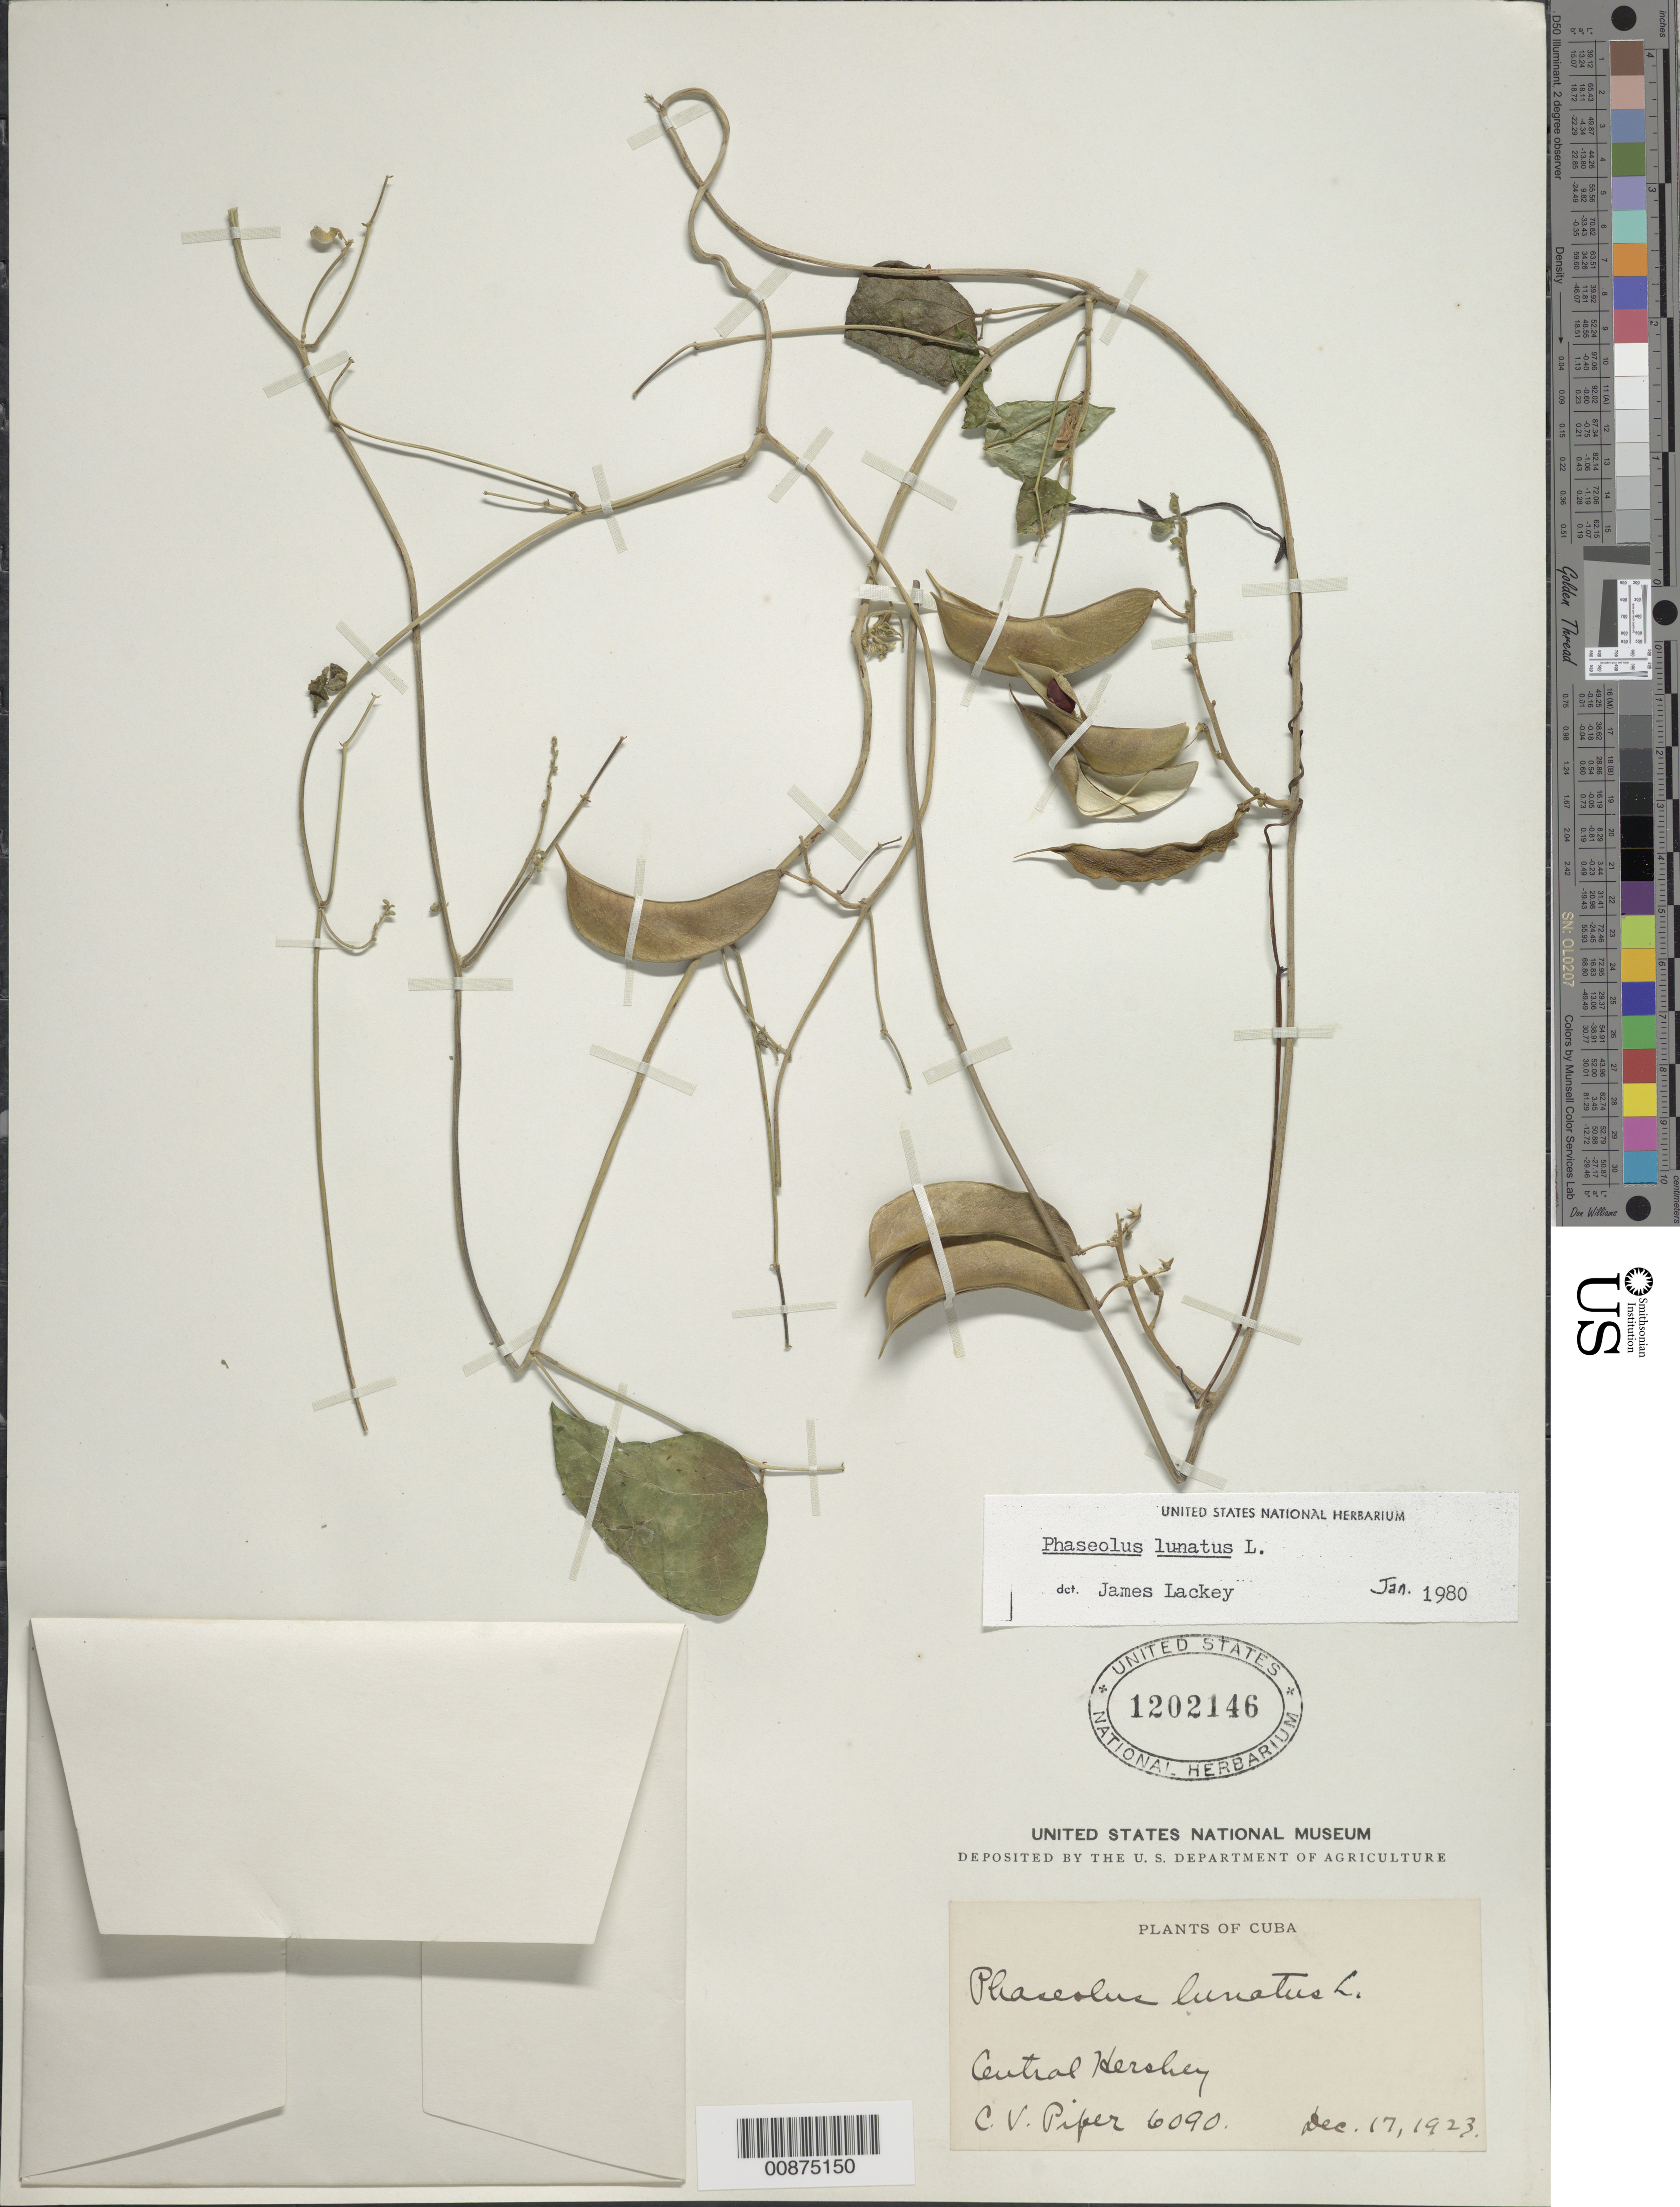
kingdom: Plantae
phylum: Tracheophyta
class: Magnoliopsida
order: Fabales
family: Fabaceae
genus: Phaseolus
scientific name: Phaseolus lunatus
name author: L.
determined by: Lackey, J.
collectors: C. V. Piper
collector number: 6090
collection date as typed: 17 Dec 1923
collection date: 1923-12-17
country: Cuba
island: Cuba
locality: Central Hershey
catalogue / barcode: US 1202146